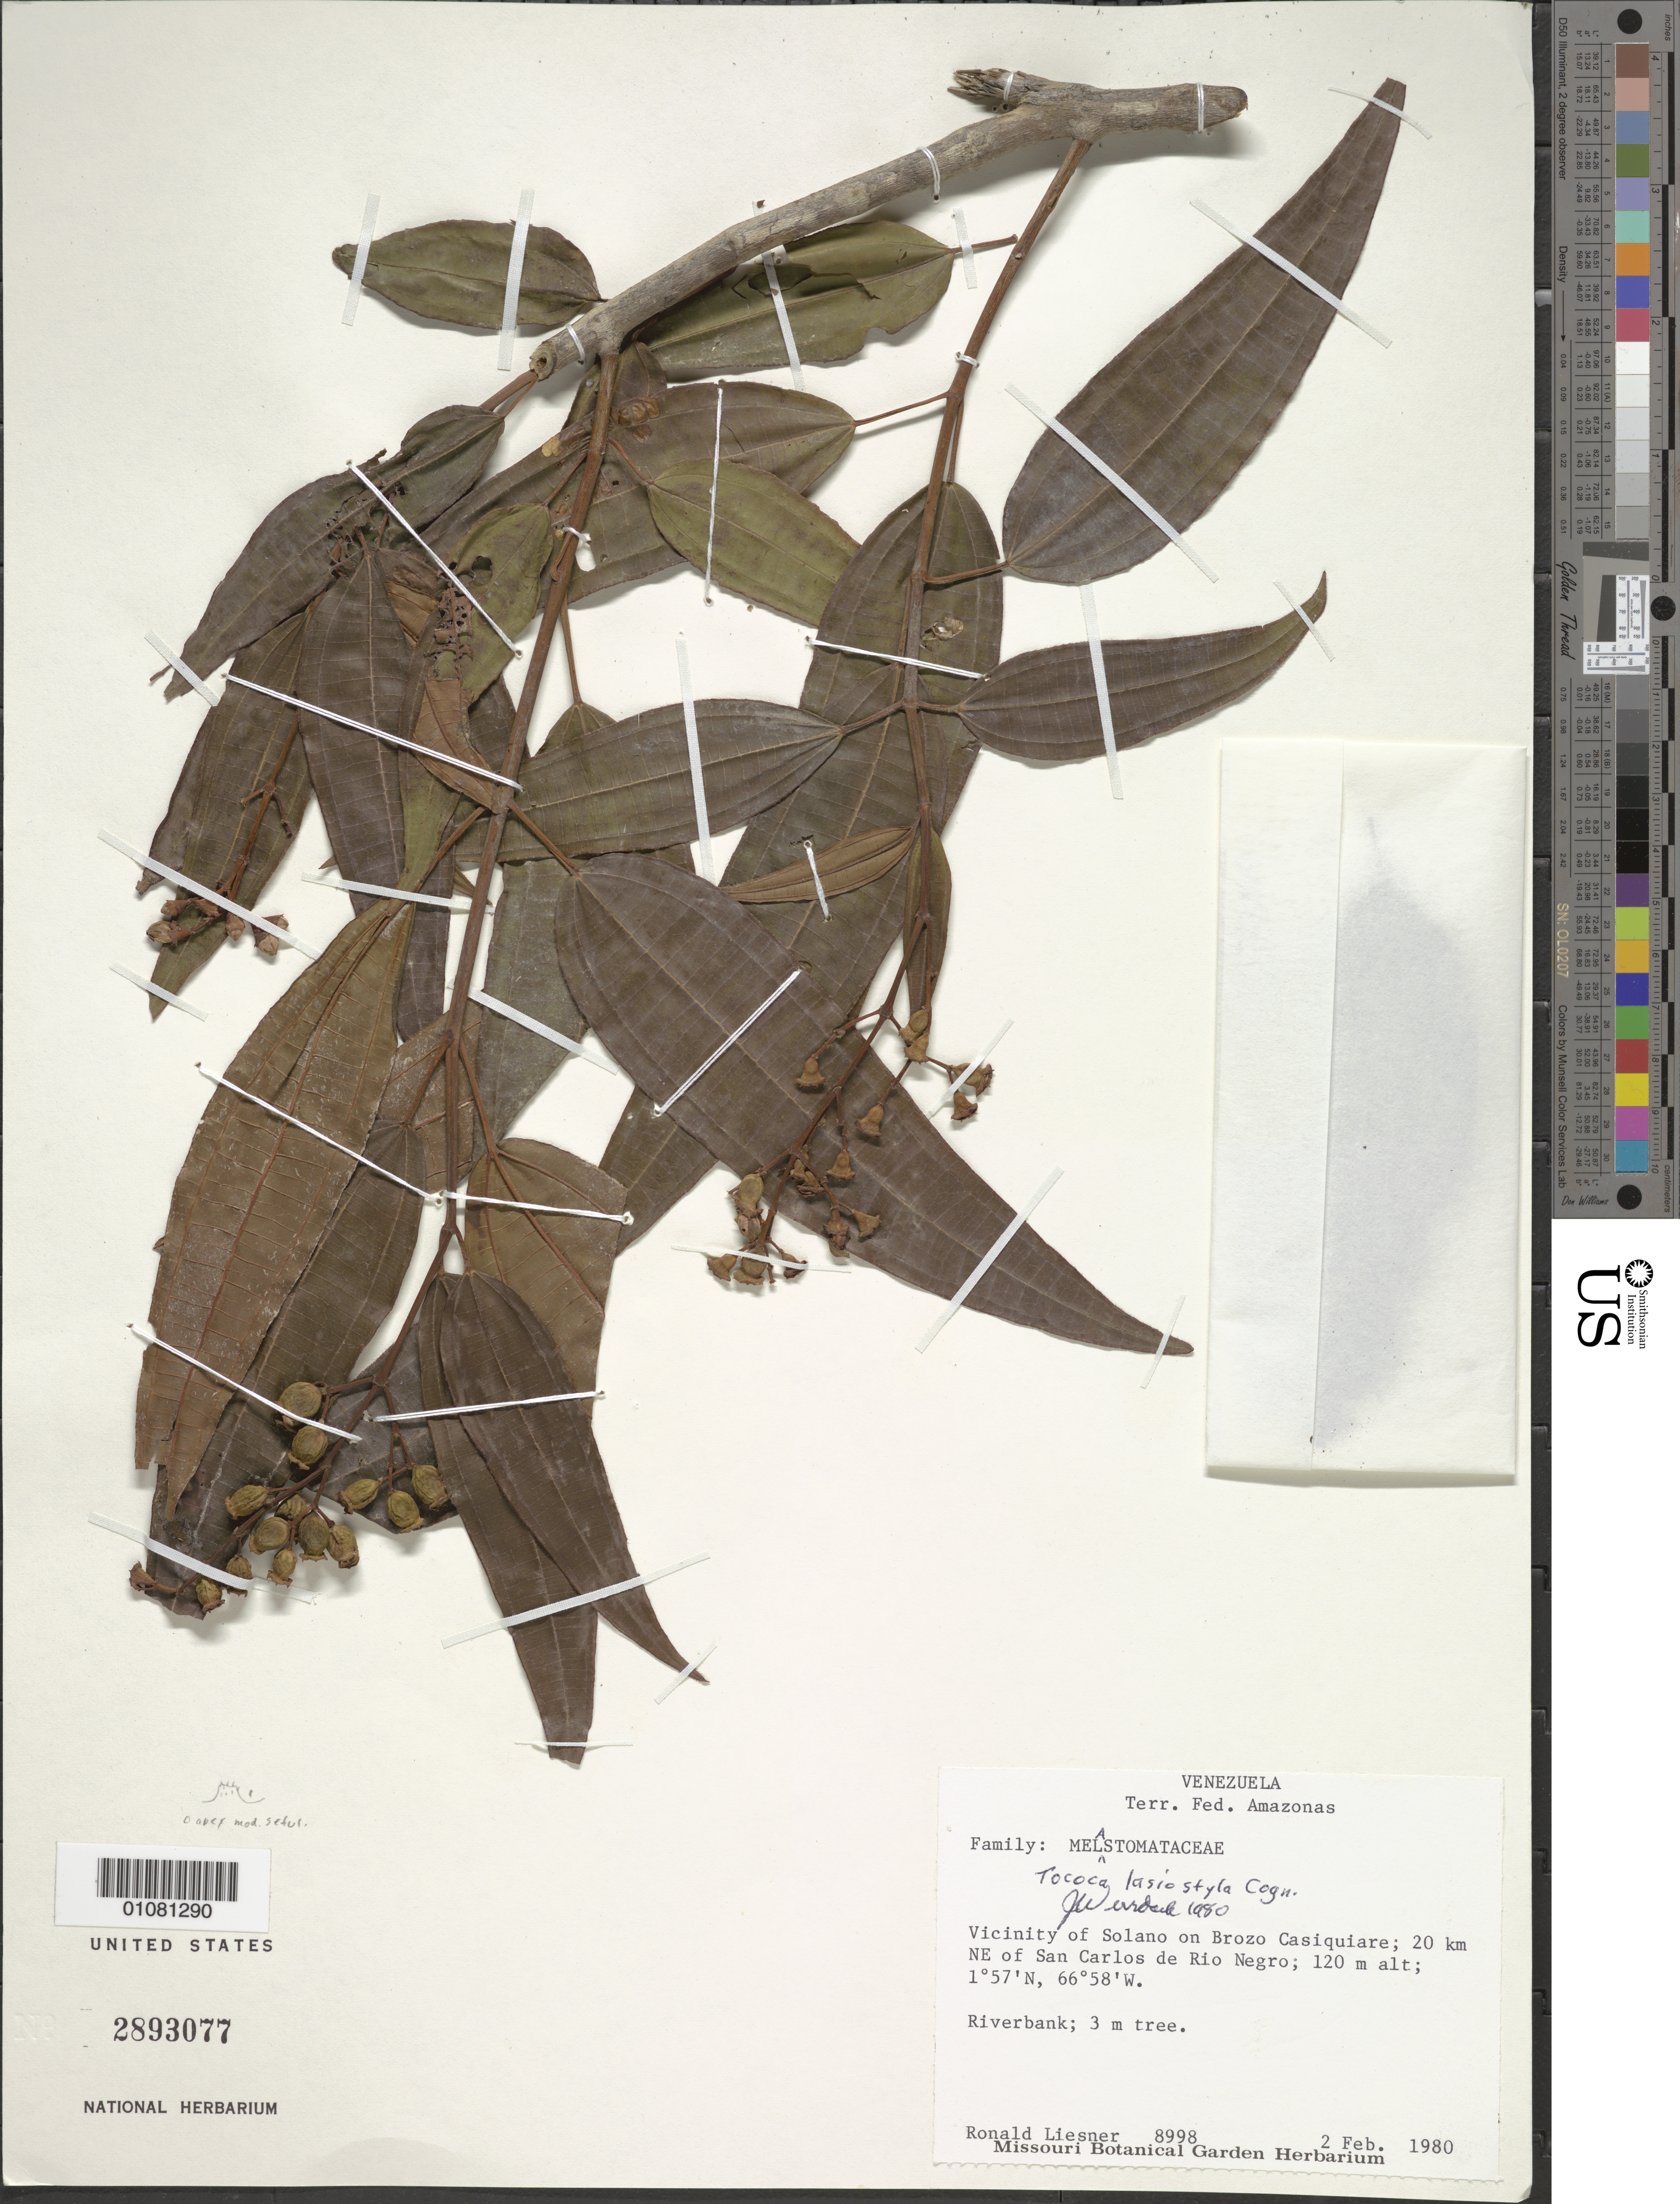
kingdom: Plantae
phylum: Tracheophyta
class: Magnoliopsida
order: Myrtales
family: Melastomataceae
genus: Tococa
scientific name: Tococa lasiostyla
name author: Cogn.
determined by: Wurdack, John J., (US), US (UNITED STATES)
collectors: R. L. Liesner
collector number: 8998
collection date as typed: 2-Feb-80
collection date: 1980-02-02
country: Venezuela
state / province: Amazonas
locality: San Carlos de Río Negro, 20 km NE of; vic. Solano, Brazo Casiquiare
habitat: Riverbank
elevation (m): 120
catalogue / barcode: US 2893077